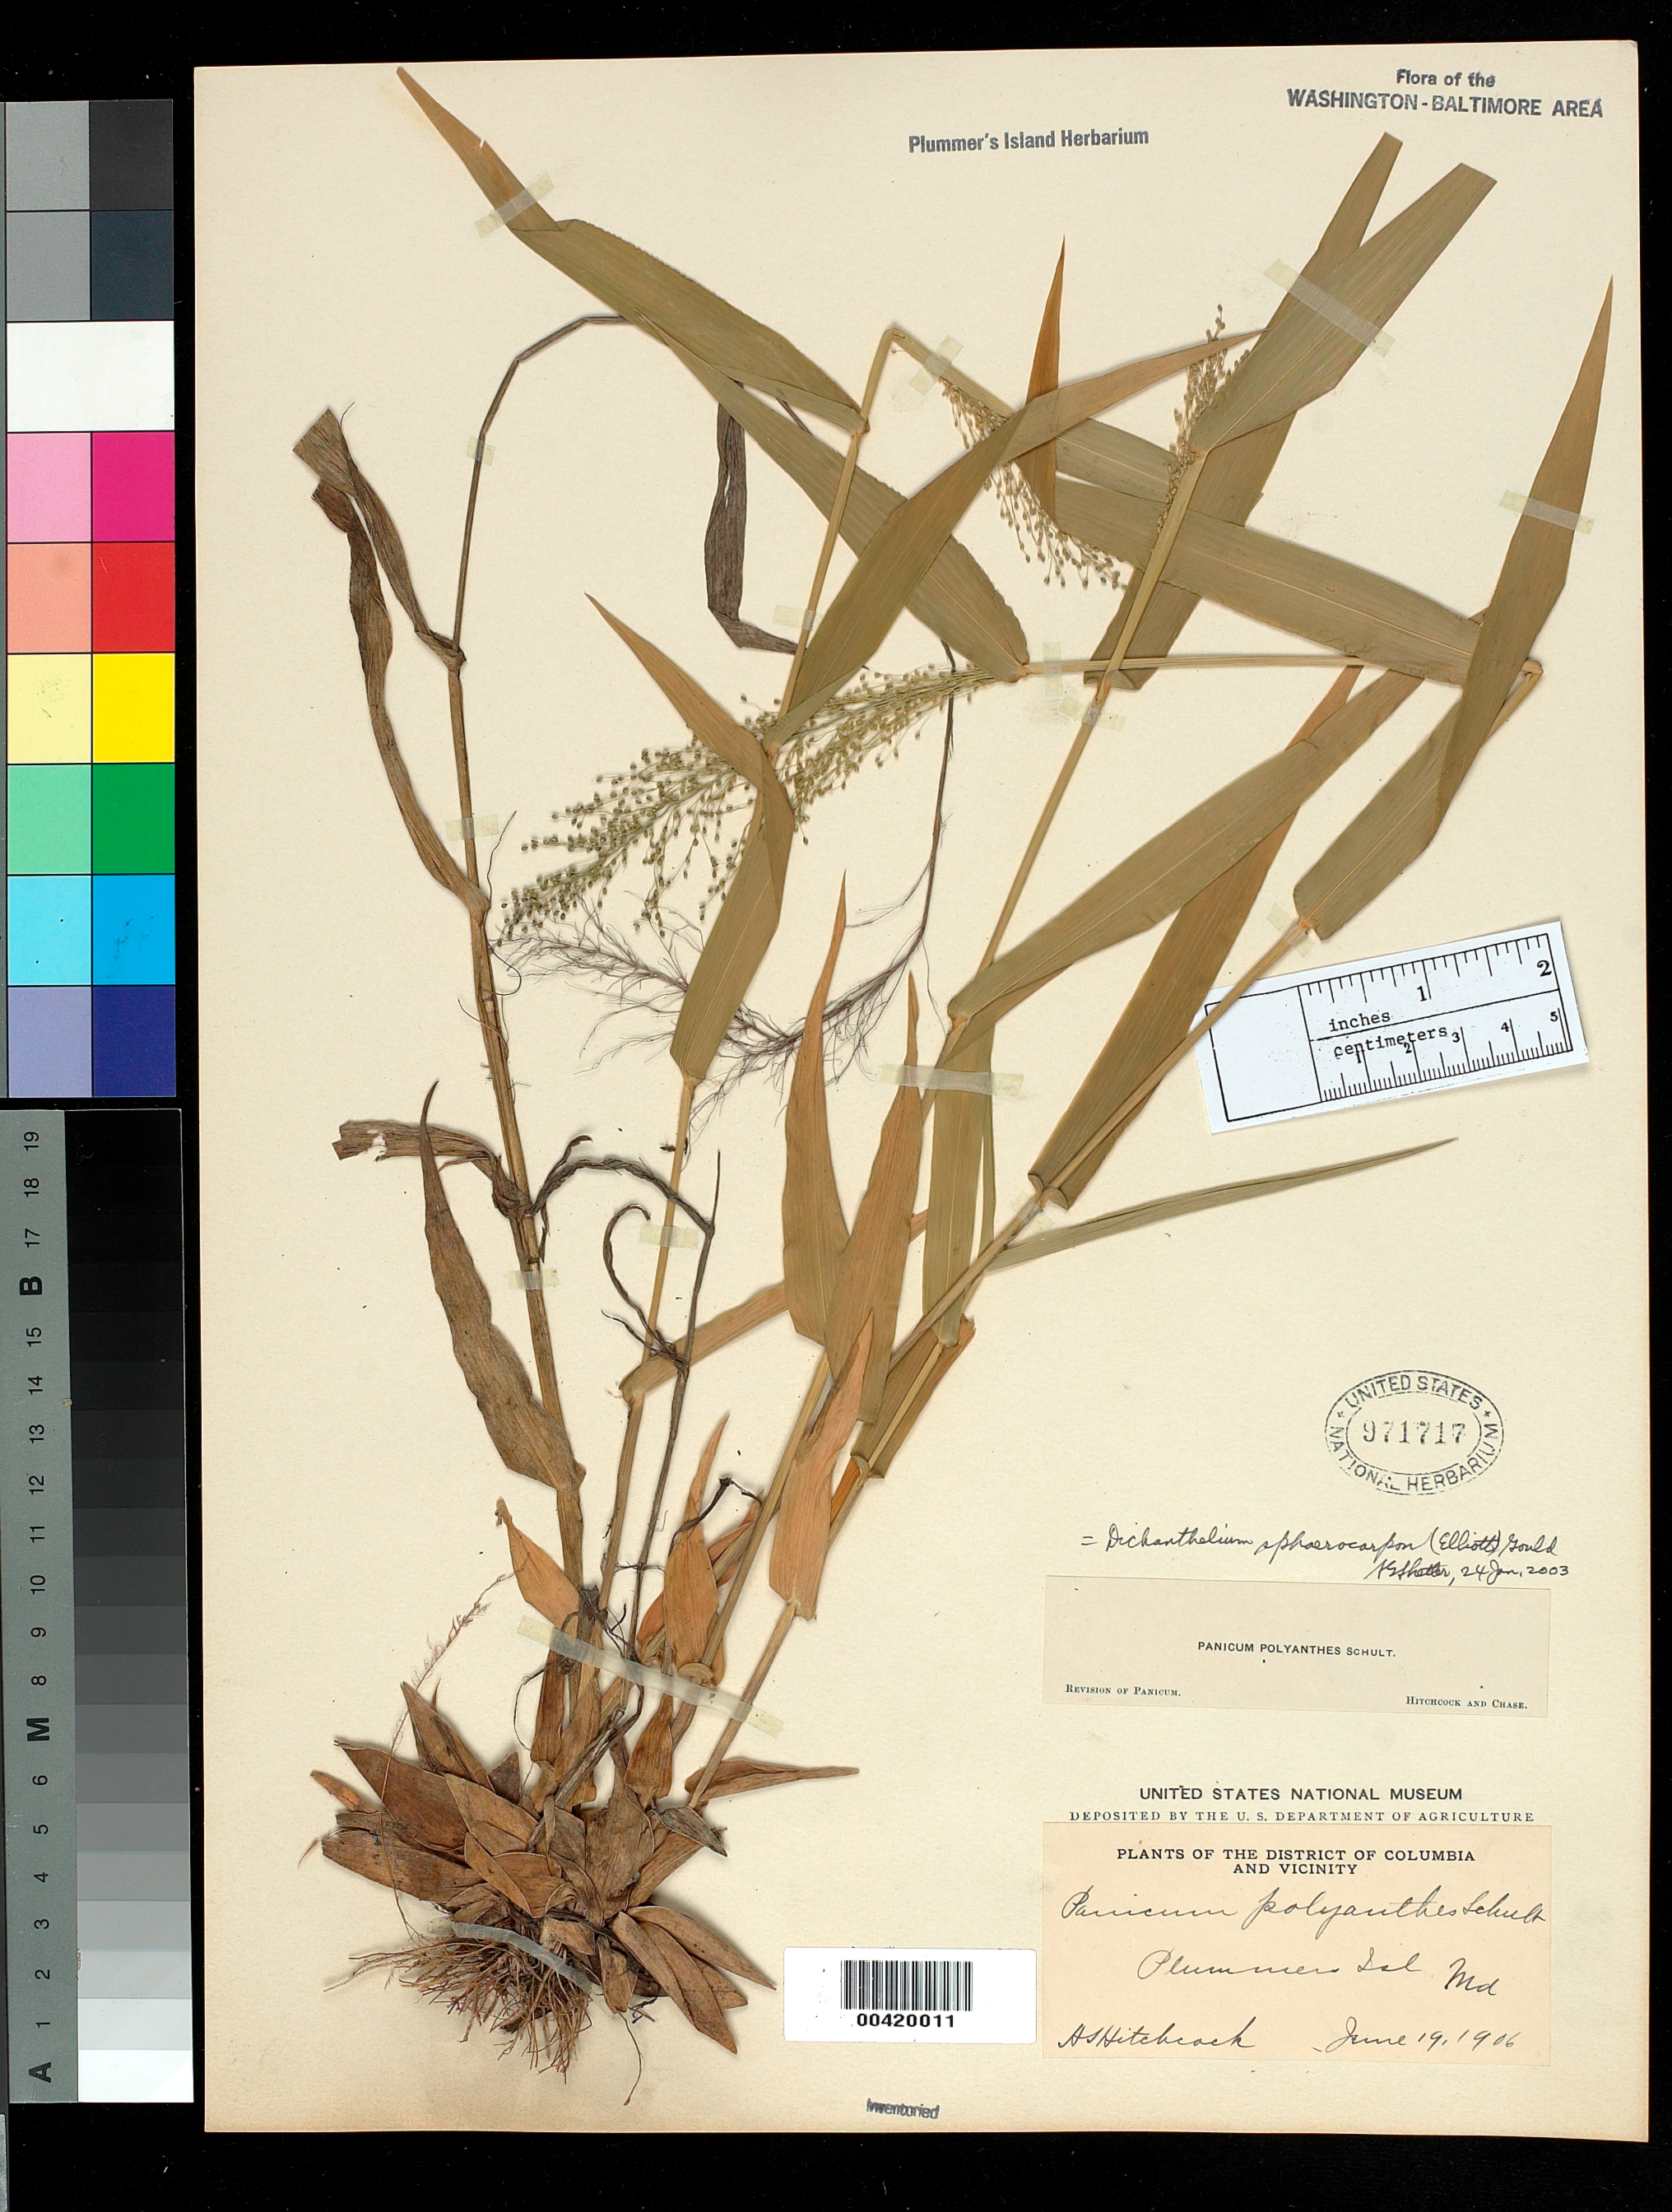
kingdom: Plantae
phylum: Tracheophyta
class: Liliopsida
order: Poales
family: Poaceae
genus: Dichanthelium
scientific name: Dichanthelium sphaerocarpon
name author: (Elliott) Gould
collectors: A. S. Hitchcock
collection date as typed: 19 Jun 1906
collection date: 1906-06-19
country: United States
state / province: Maryland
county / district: Montgomery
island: Plummers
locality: Plummer's Island C. & O. Canal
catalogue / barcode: US 971717